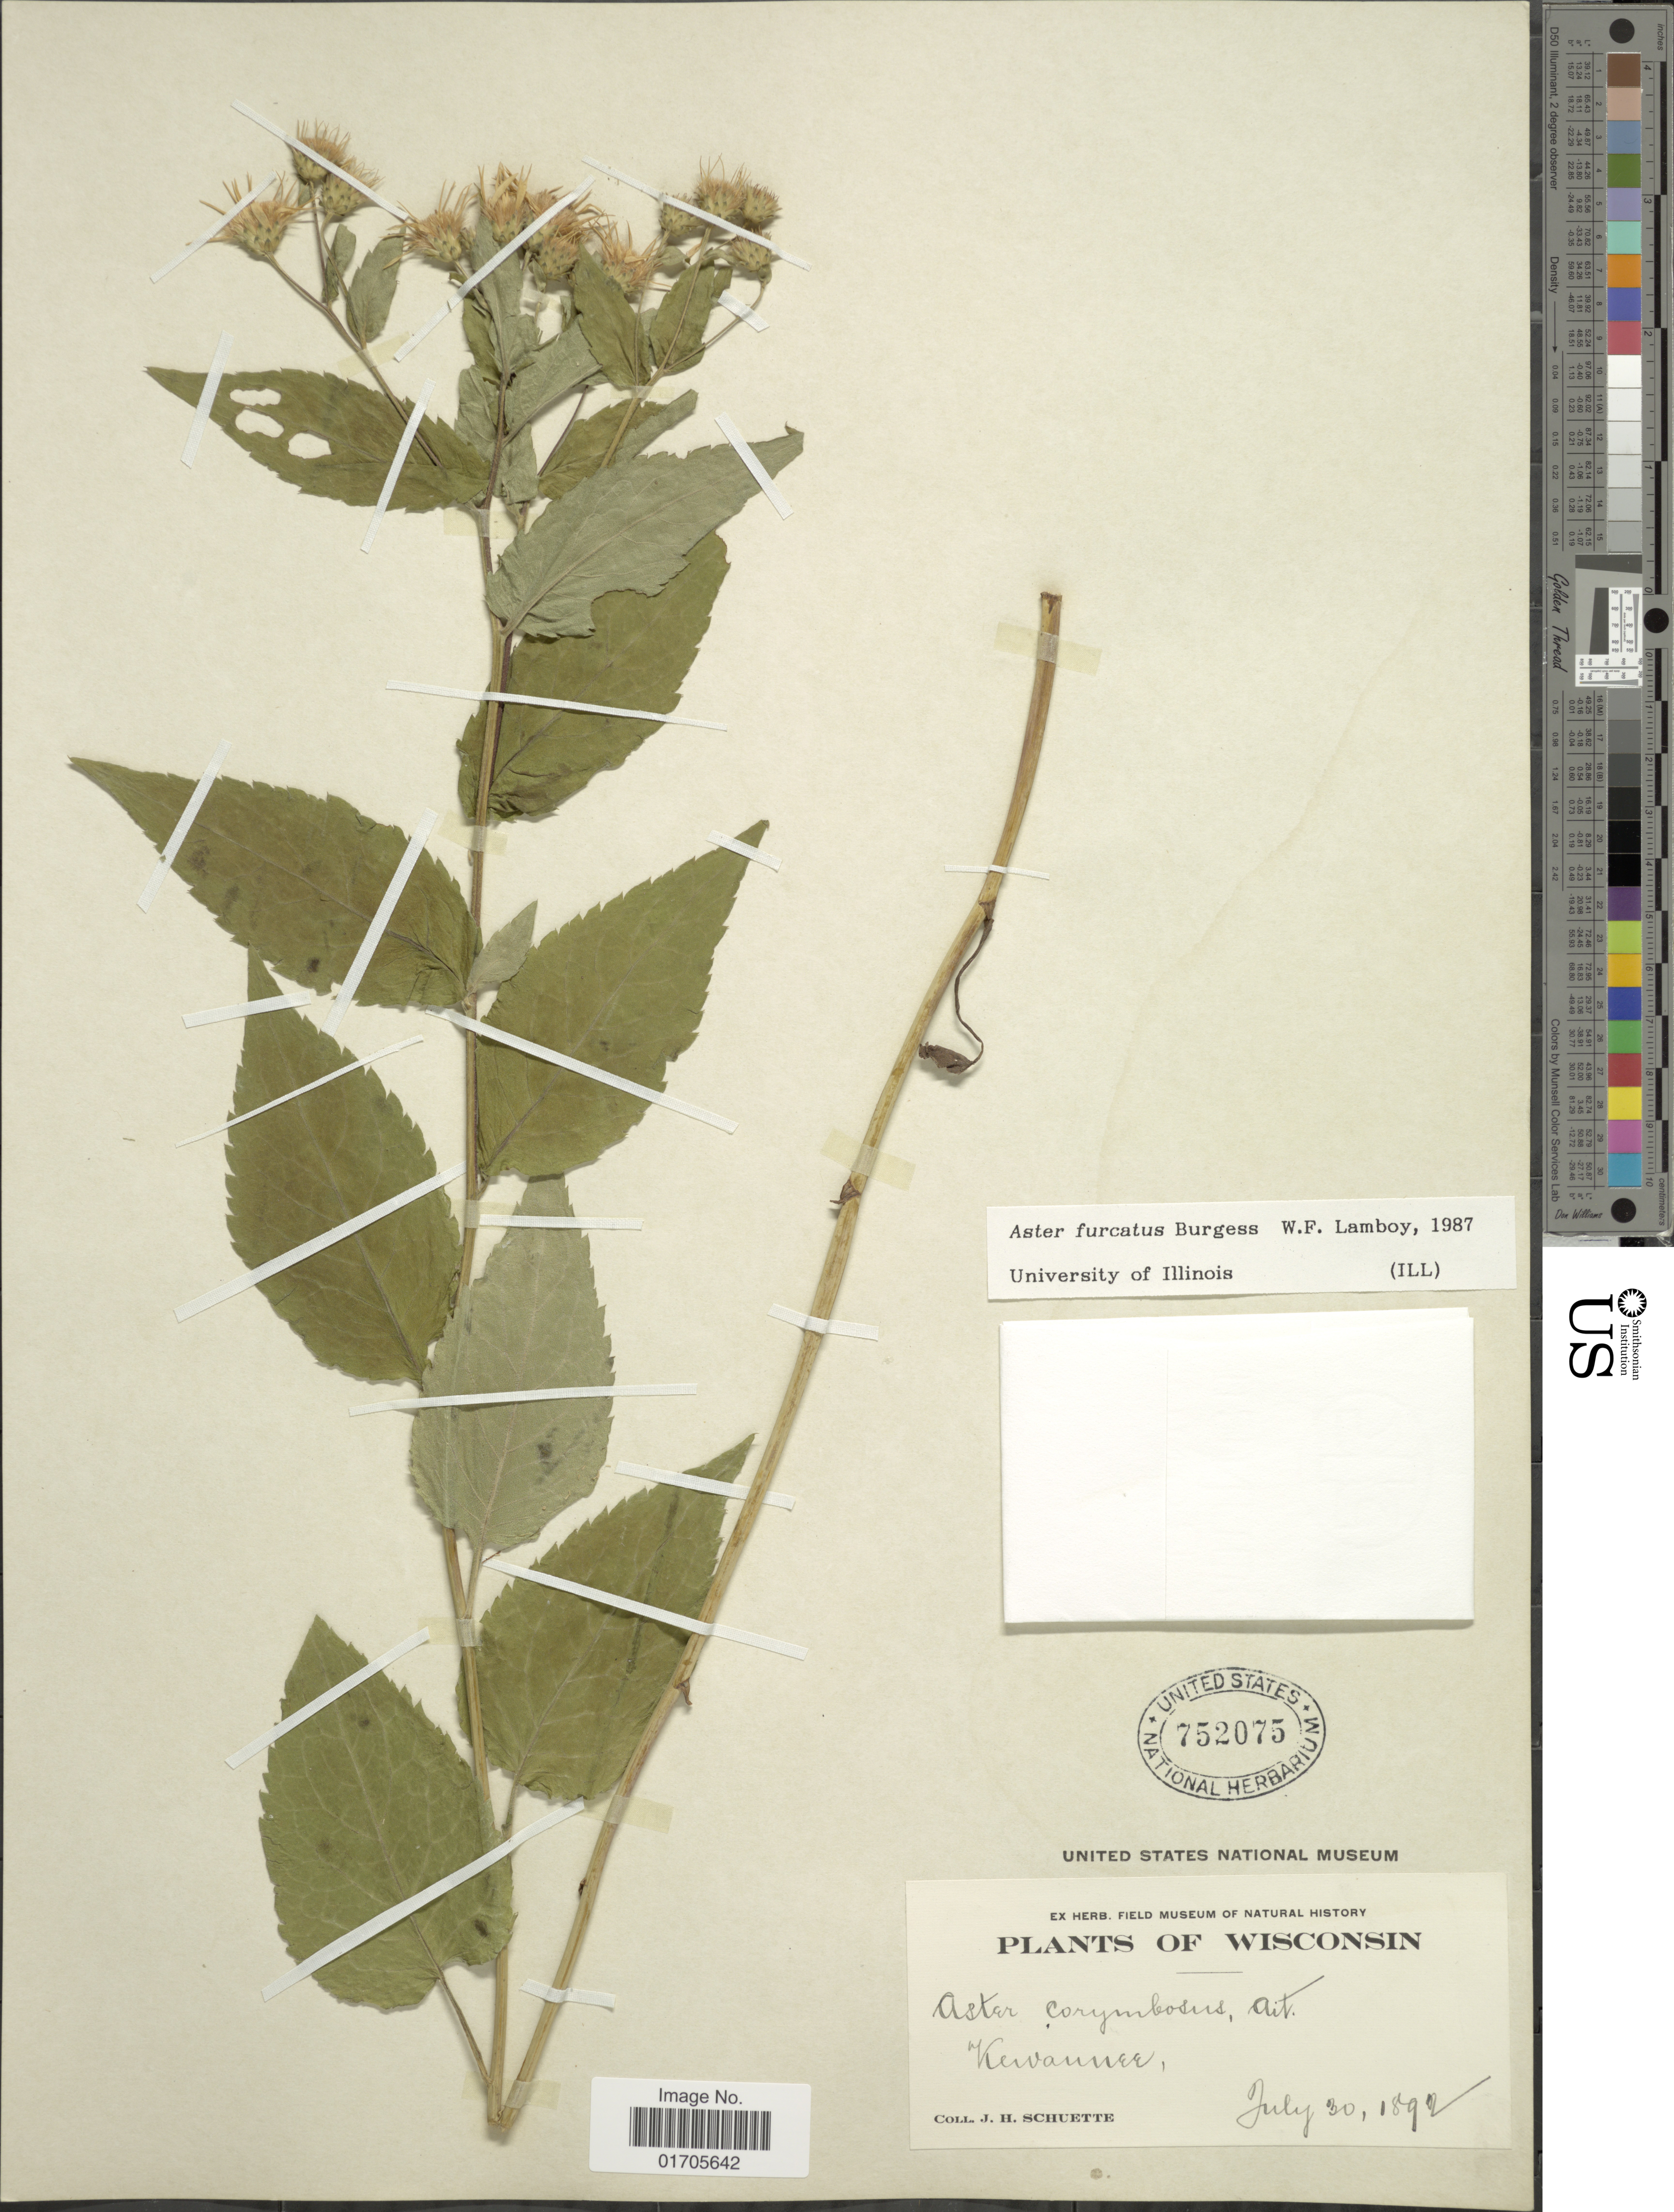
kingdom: Plantae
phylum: Tracheophyta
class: Magnoliopsida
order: Asterales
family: Asteraceae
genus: Eurybia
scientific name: Eurybia furcata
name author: G.L. Nesom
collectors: J. H. Schuette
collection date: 1892-07-30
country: United States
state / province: Wisconsin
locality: Wisconsin. Kewaunee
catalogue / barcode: US 752075